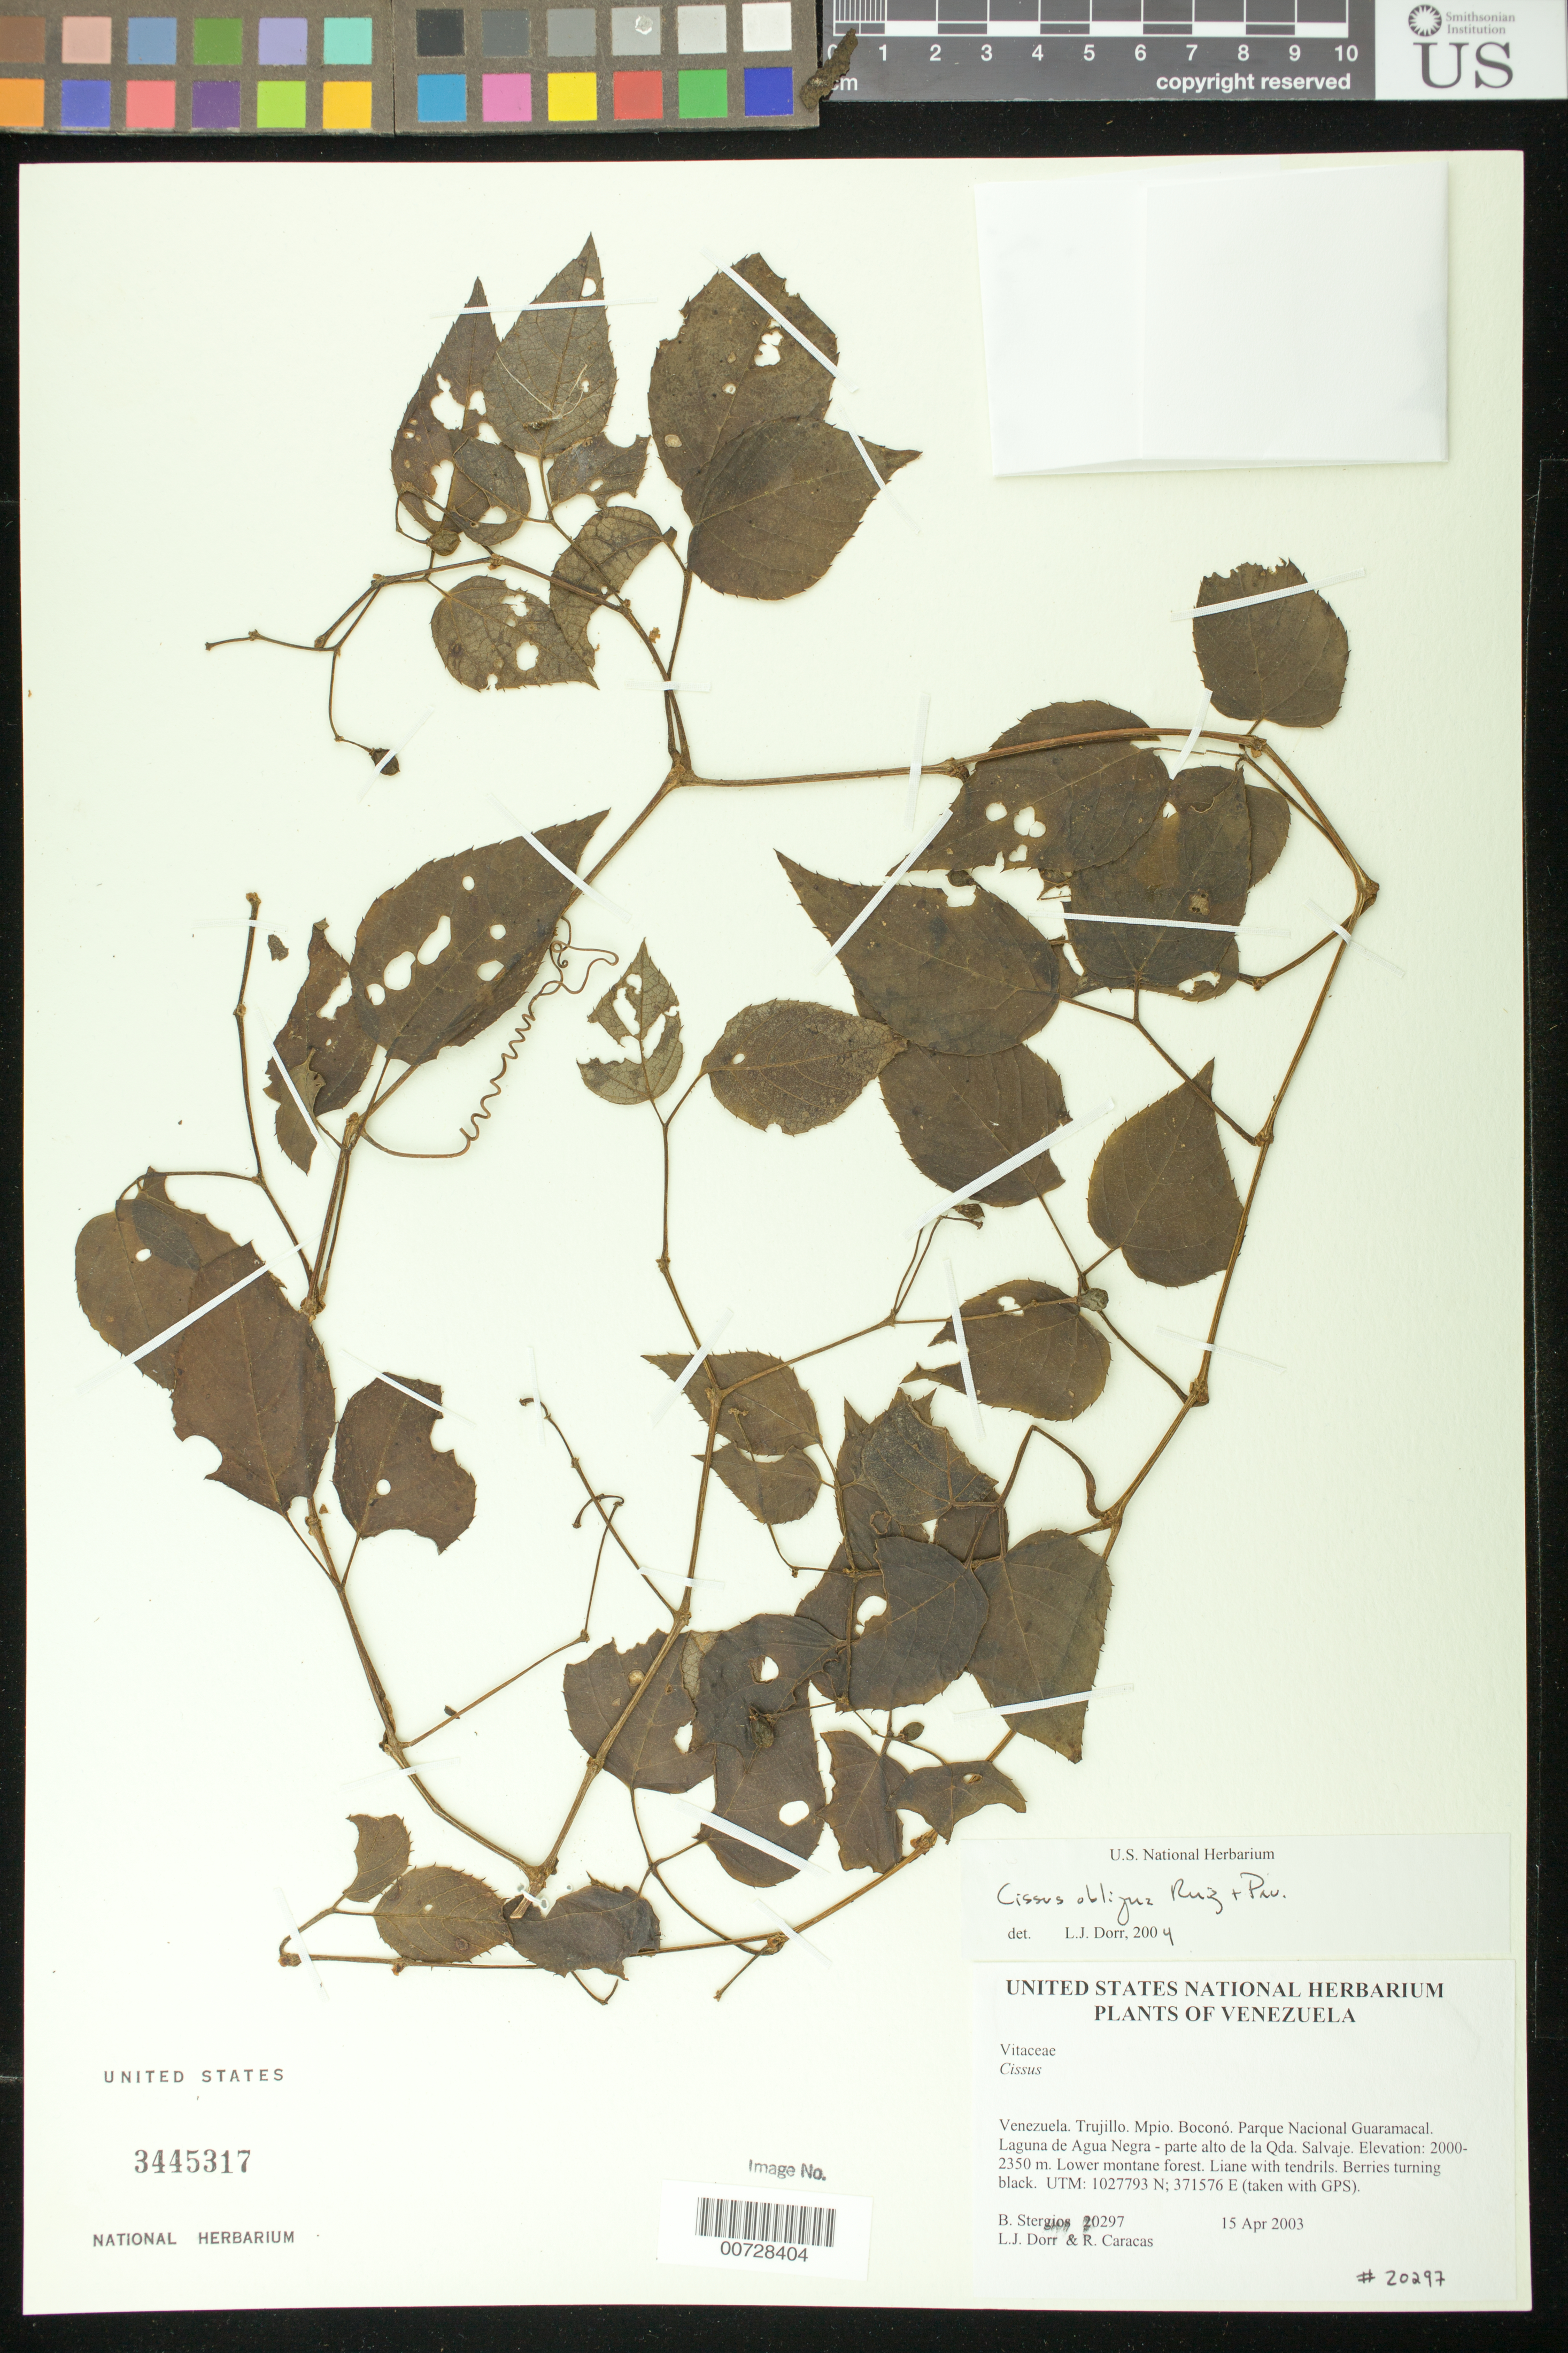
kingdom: Plantae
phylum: Tracheophyta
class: Magnoliopsida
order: Vitales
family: Vitaceae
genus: Cissus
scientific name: Cissus obliqua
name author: Ruiz & Pav.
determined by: Dorr, L. J., (BOT), Smithsonian Institution - National Museum of Natural History (UNITED STATES)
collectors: B. G. Stergios, L. J. Dorr & R. Caracas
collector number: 20297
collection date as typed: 15 Apr 2003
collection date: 2003-04-15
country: Venezuela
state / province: Trujillo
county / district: Boconó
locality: Parque Nacional Guaramacal, Laguna de Agua Negra - parte alto de la Qda. Salvaje.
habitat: Lower montane forest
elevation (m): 2000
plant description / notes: F, MO, NY, PORT, TEX, US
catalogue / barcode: US 3445317